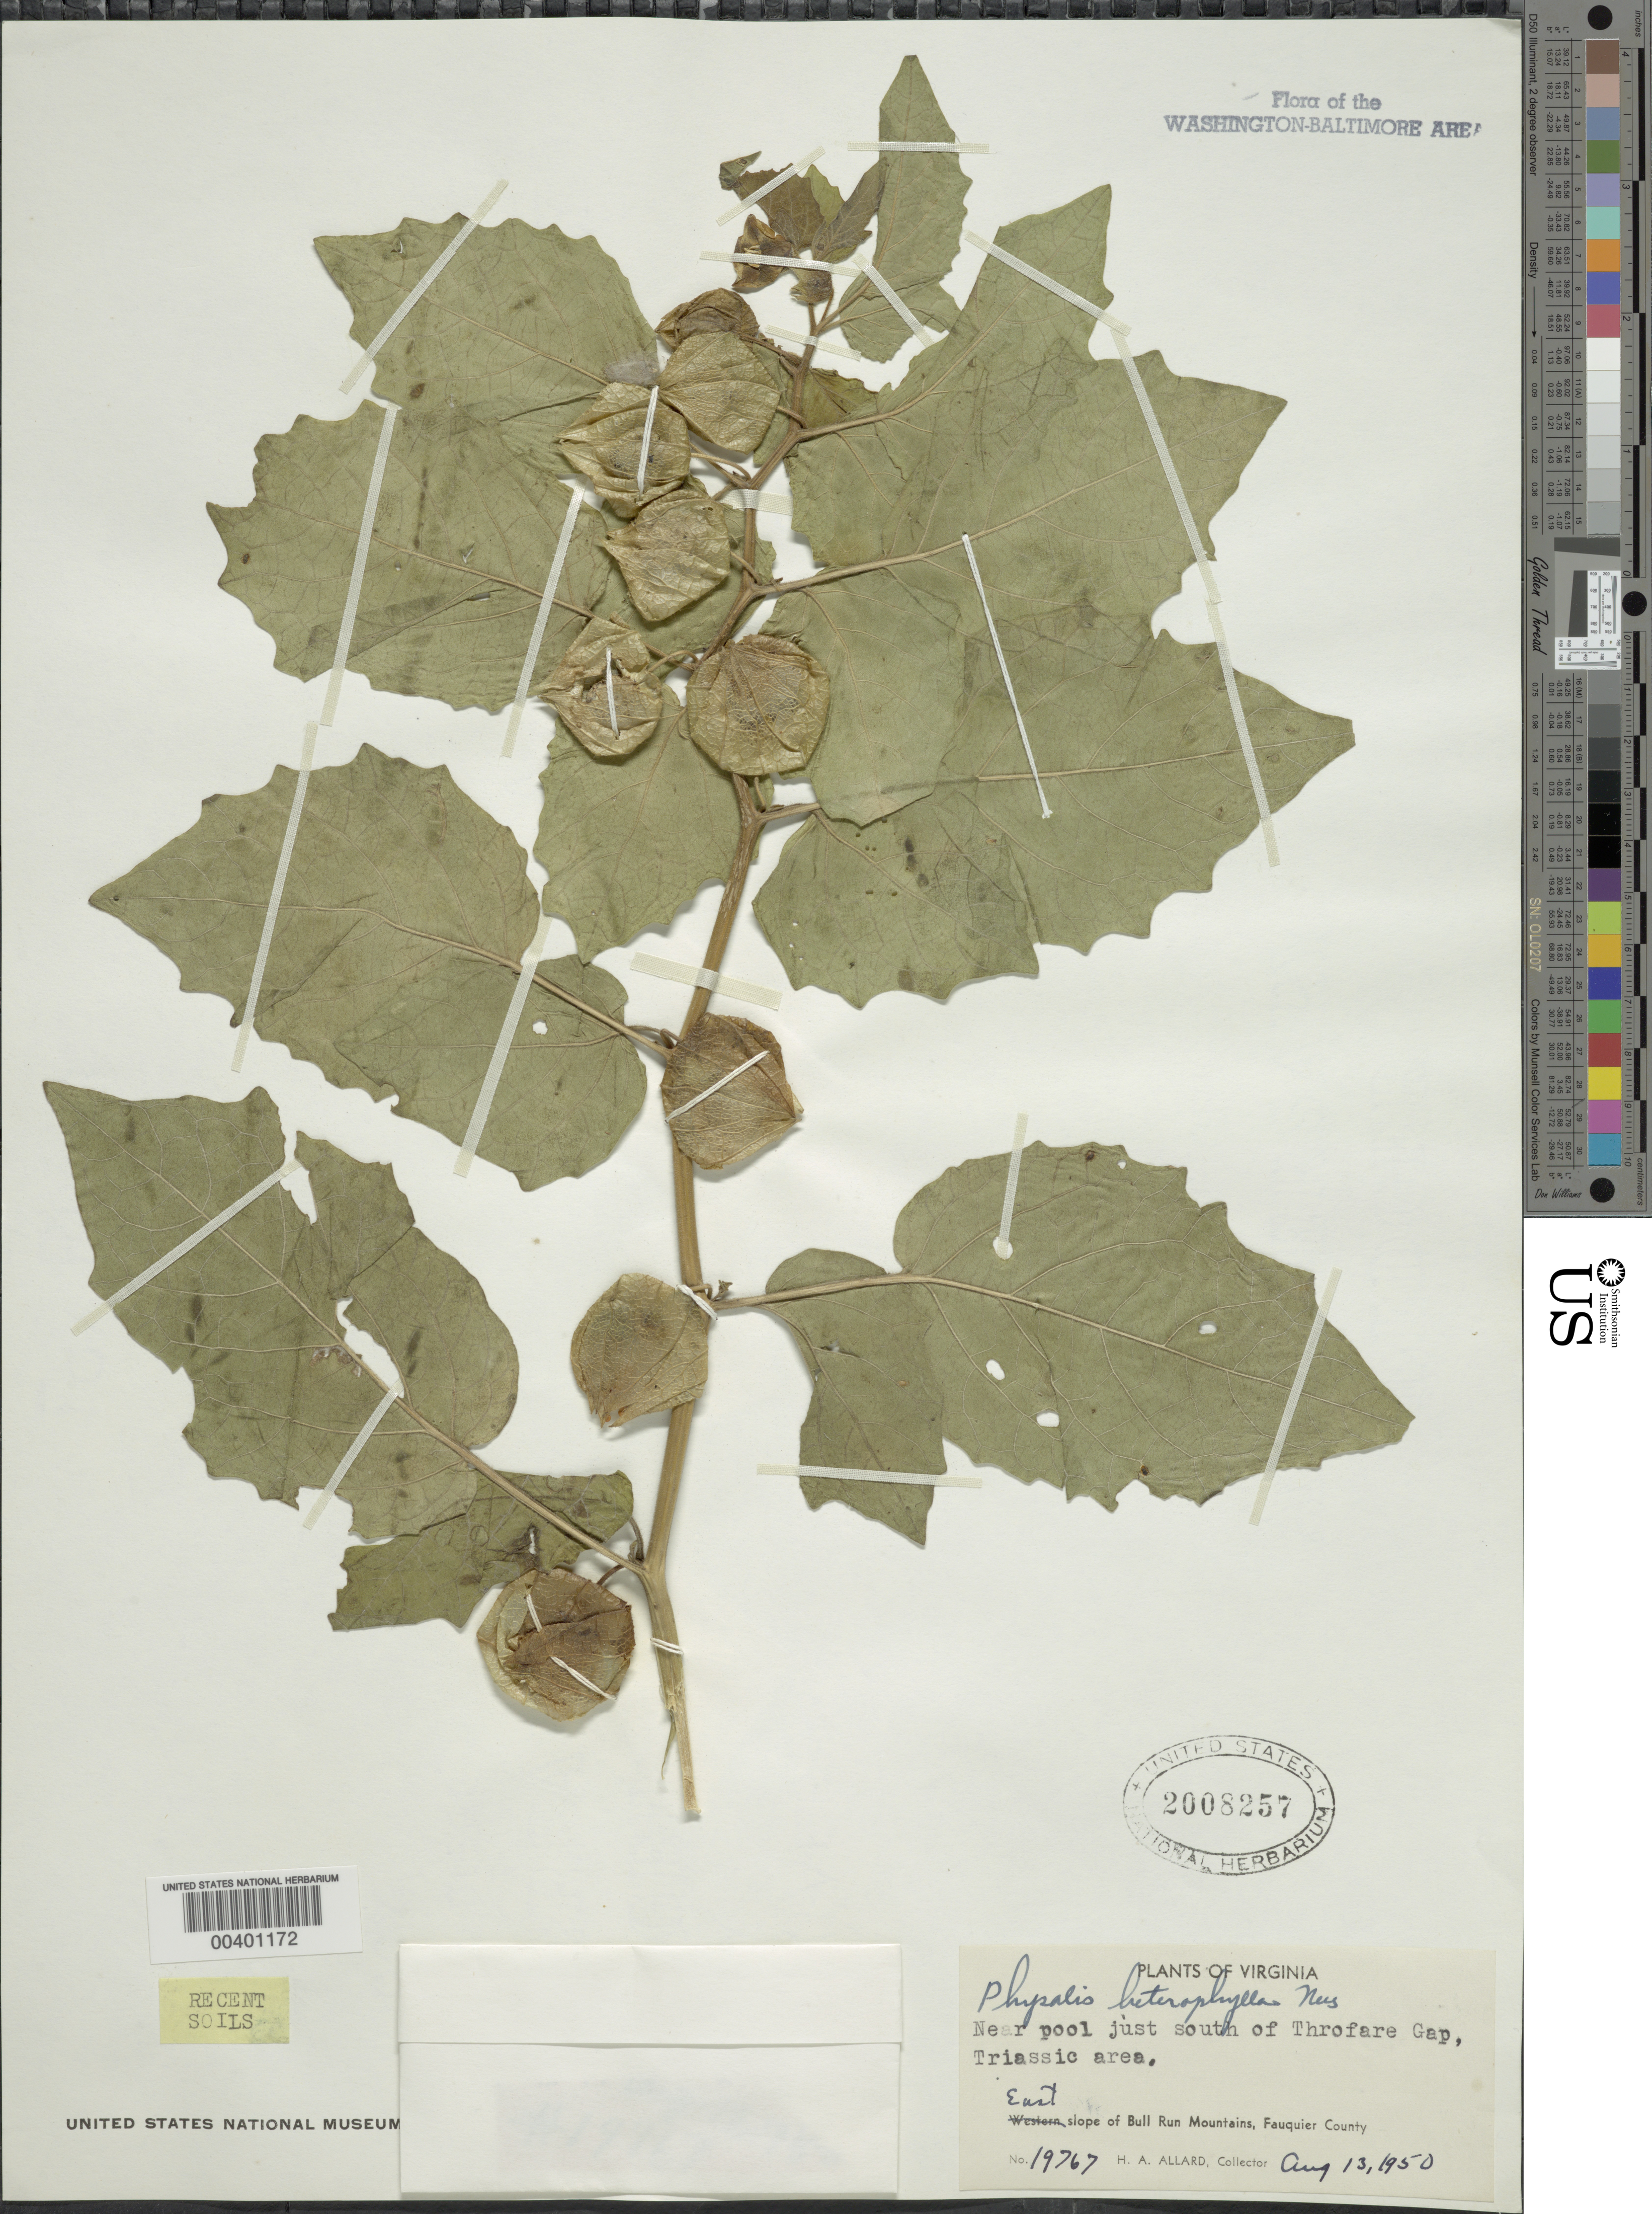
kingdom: Plantae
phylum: Tracheophyta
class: Magnoliopsida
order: Solanales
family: Solanaceae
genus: Physalis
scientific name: Physalis heterophylla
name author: Nees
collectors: H. A. Allard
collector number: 19767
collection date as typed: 13 Aug 1950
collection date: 1950-08-13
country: United States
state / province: Virginia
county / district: Prince William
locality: South of Thorofare Gap, east slope of Bull Run Mountains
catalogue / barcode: US 2008257